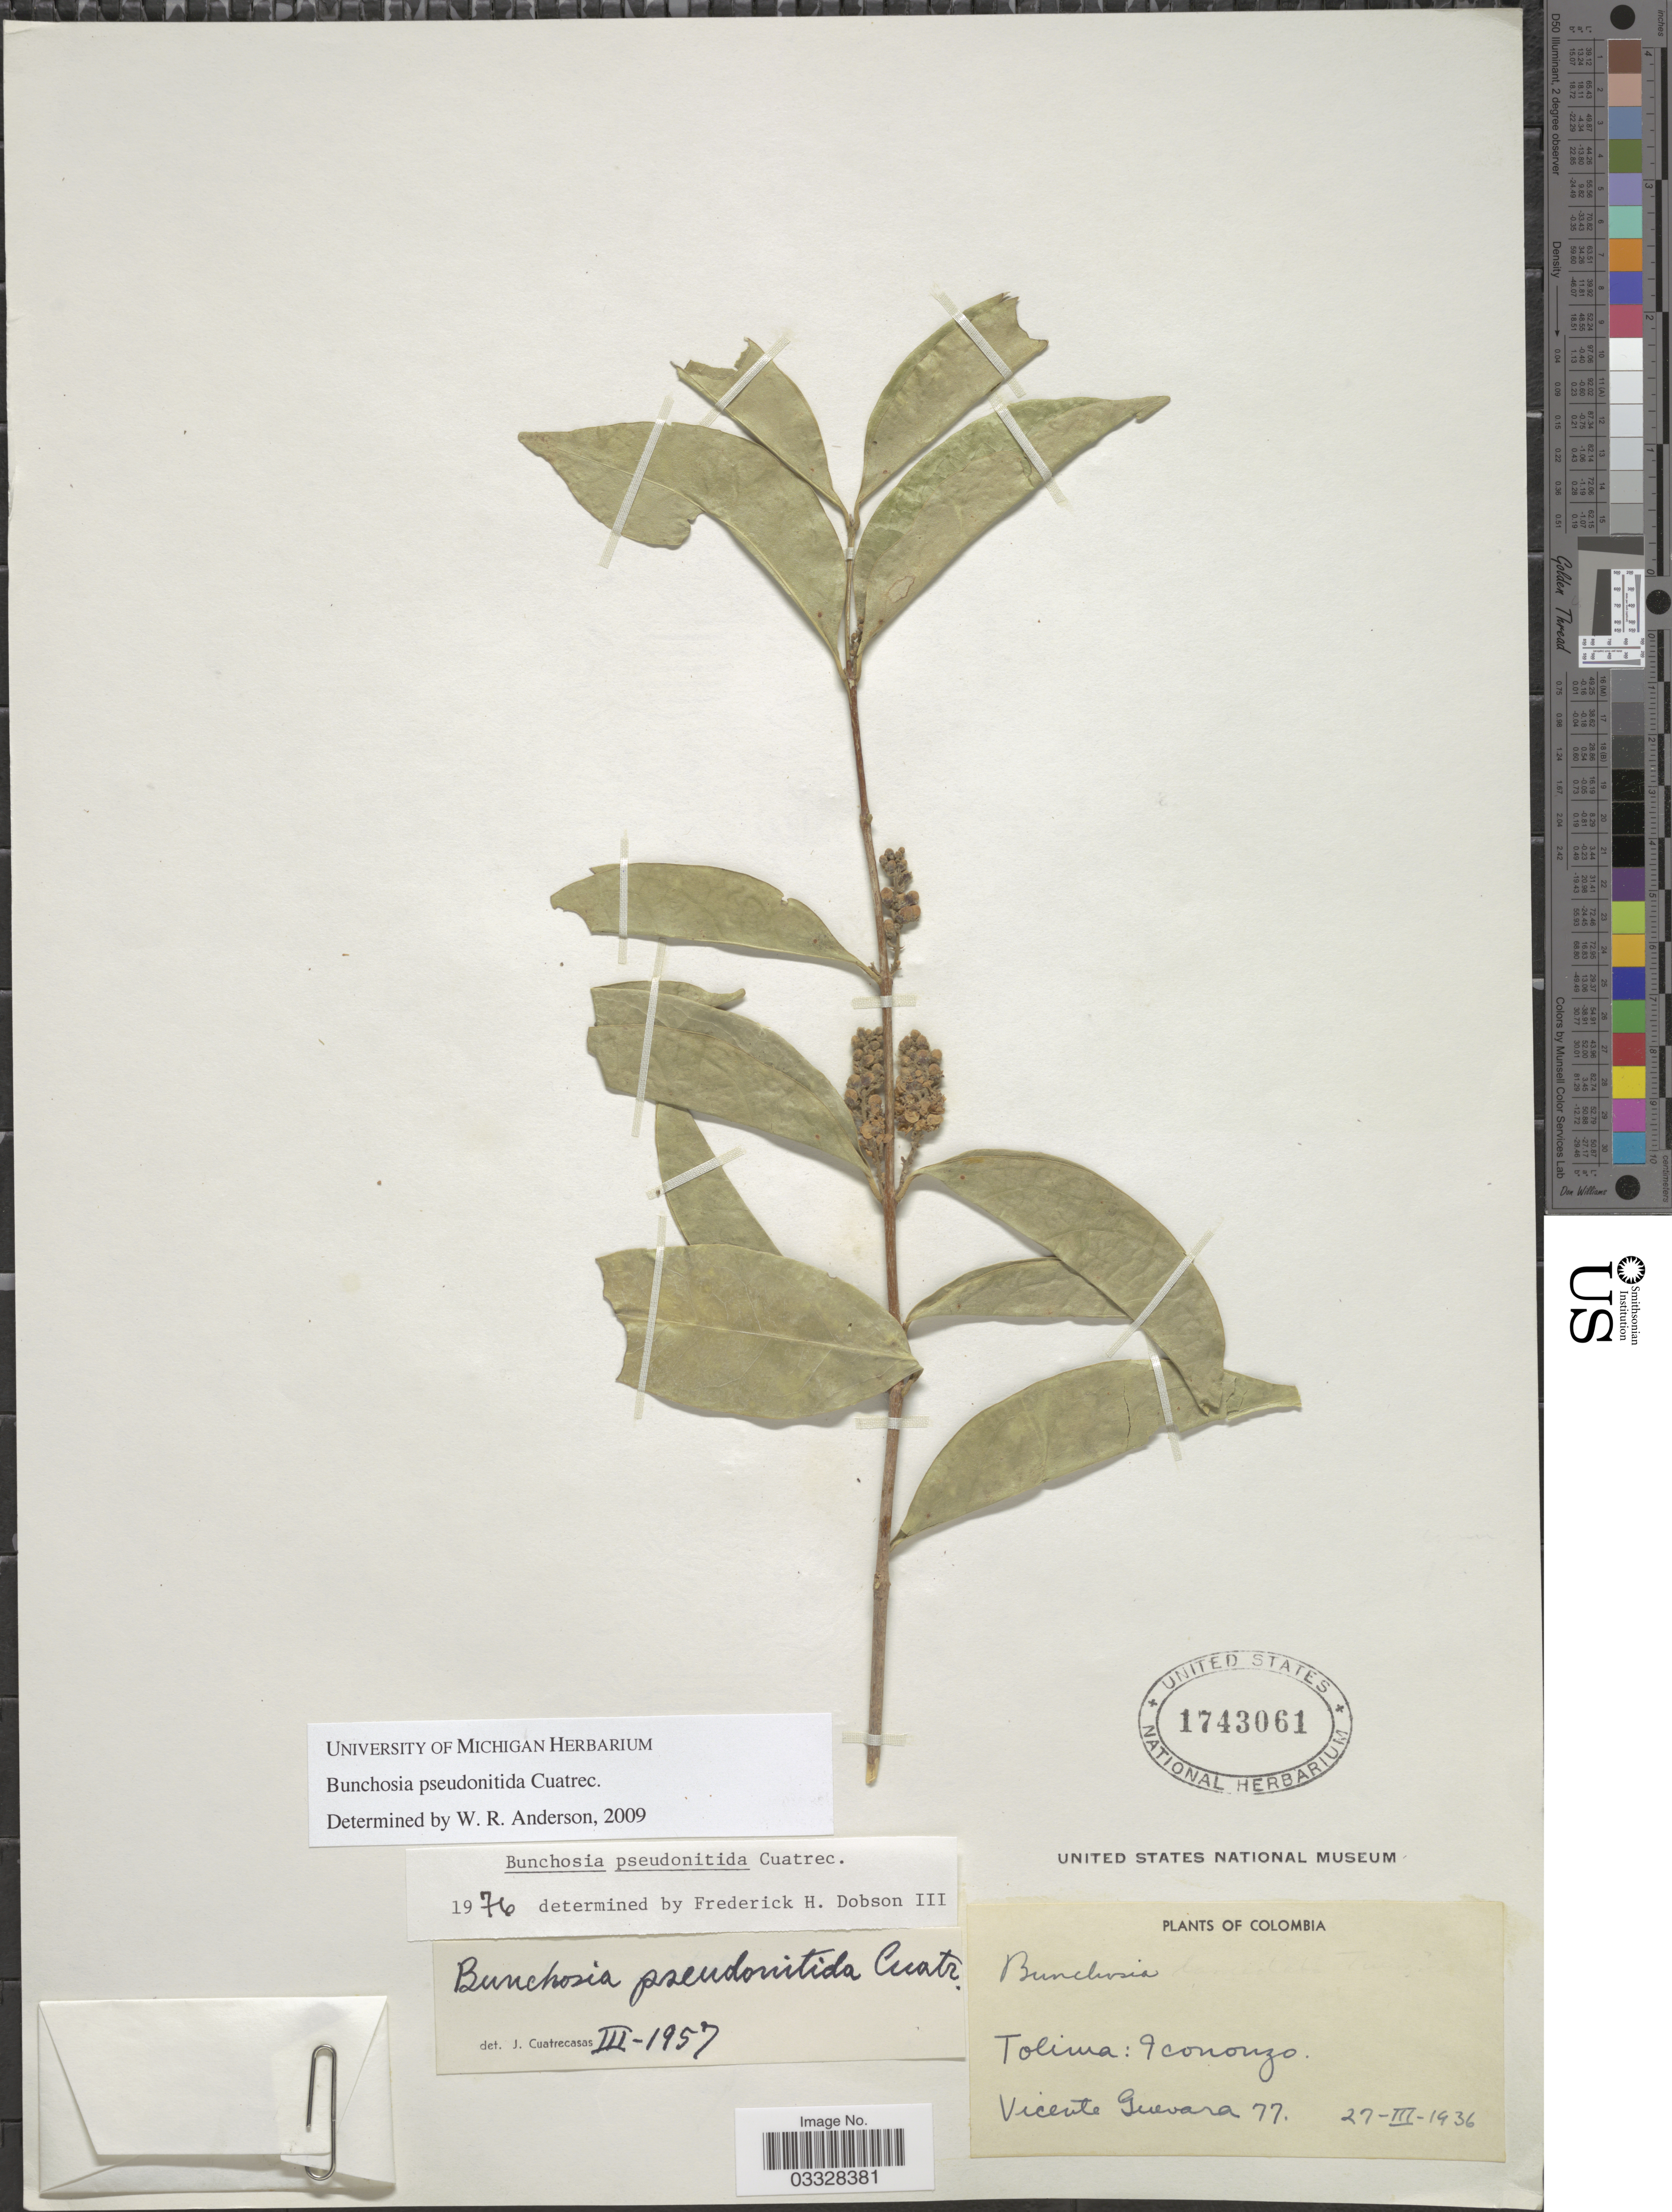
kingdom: Plantae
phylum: Tracheophyta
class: Magnoliopsida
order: Malpighiales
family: Malpighiaceae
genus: Bunchosia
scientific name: Bunchosia pseudonitida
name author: Cuatrec.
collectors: V. Guevara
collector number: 77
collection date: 1936-03-27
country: Colombia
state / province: Tolima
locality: Icononzo.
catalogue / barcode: US 1743061